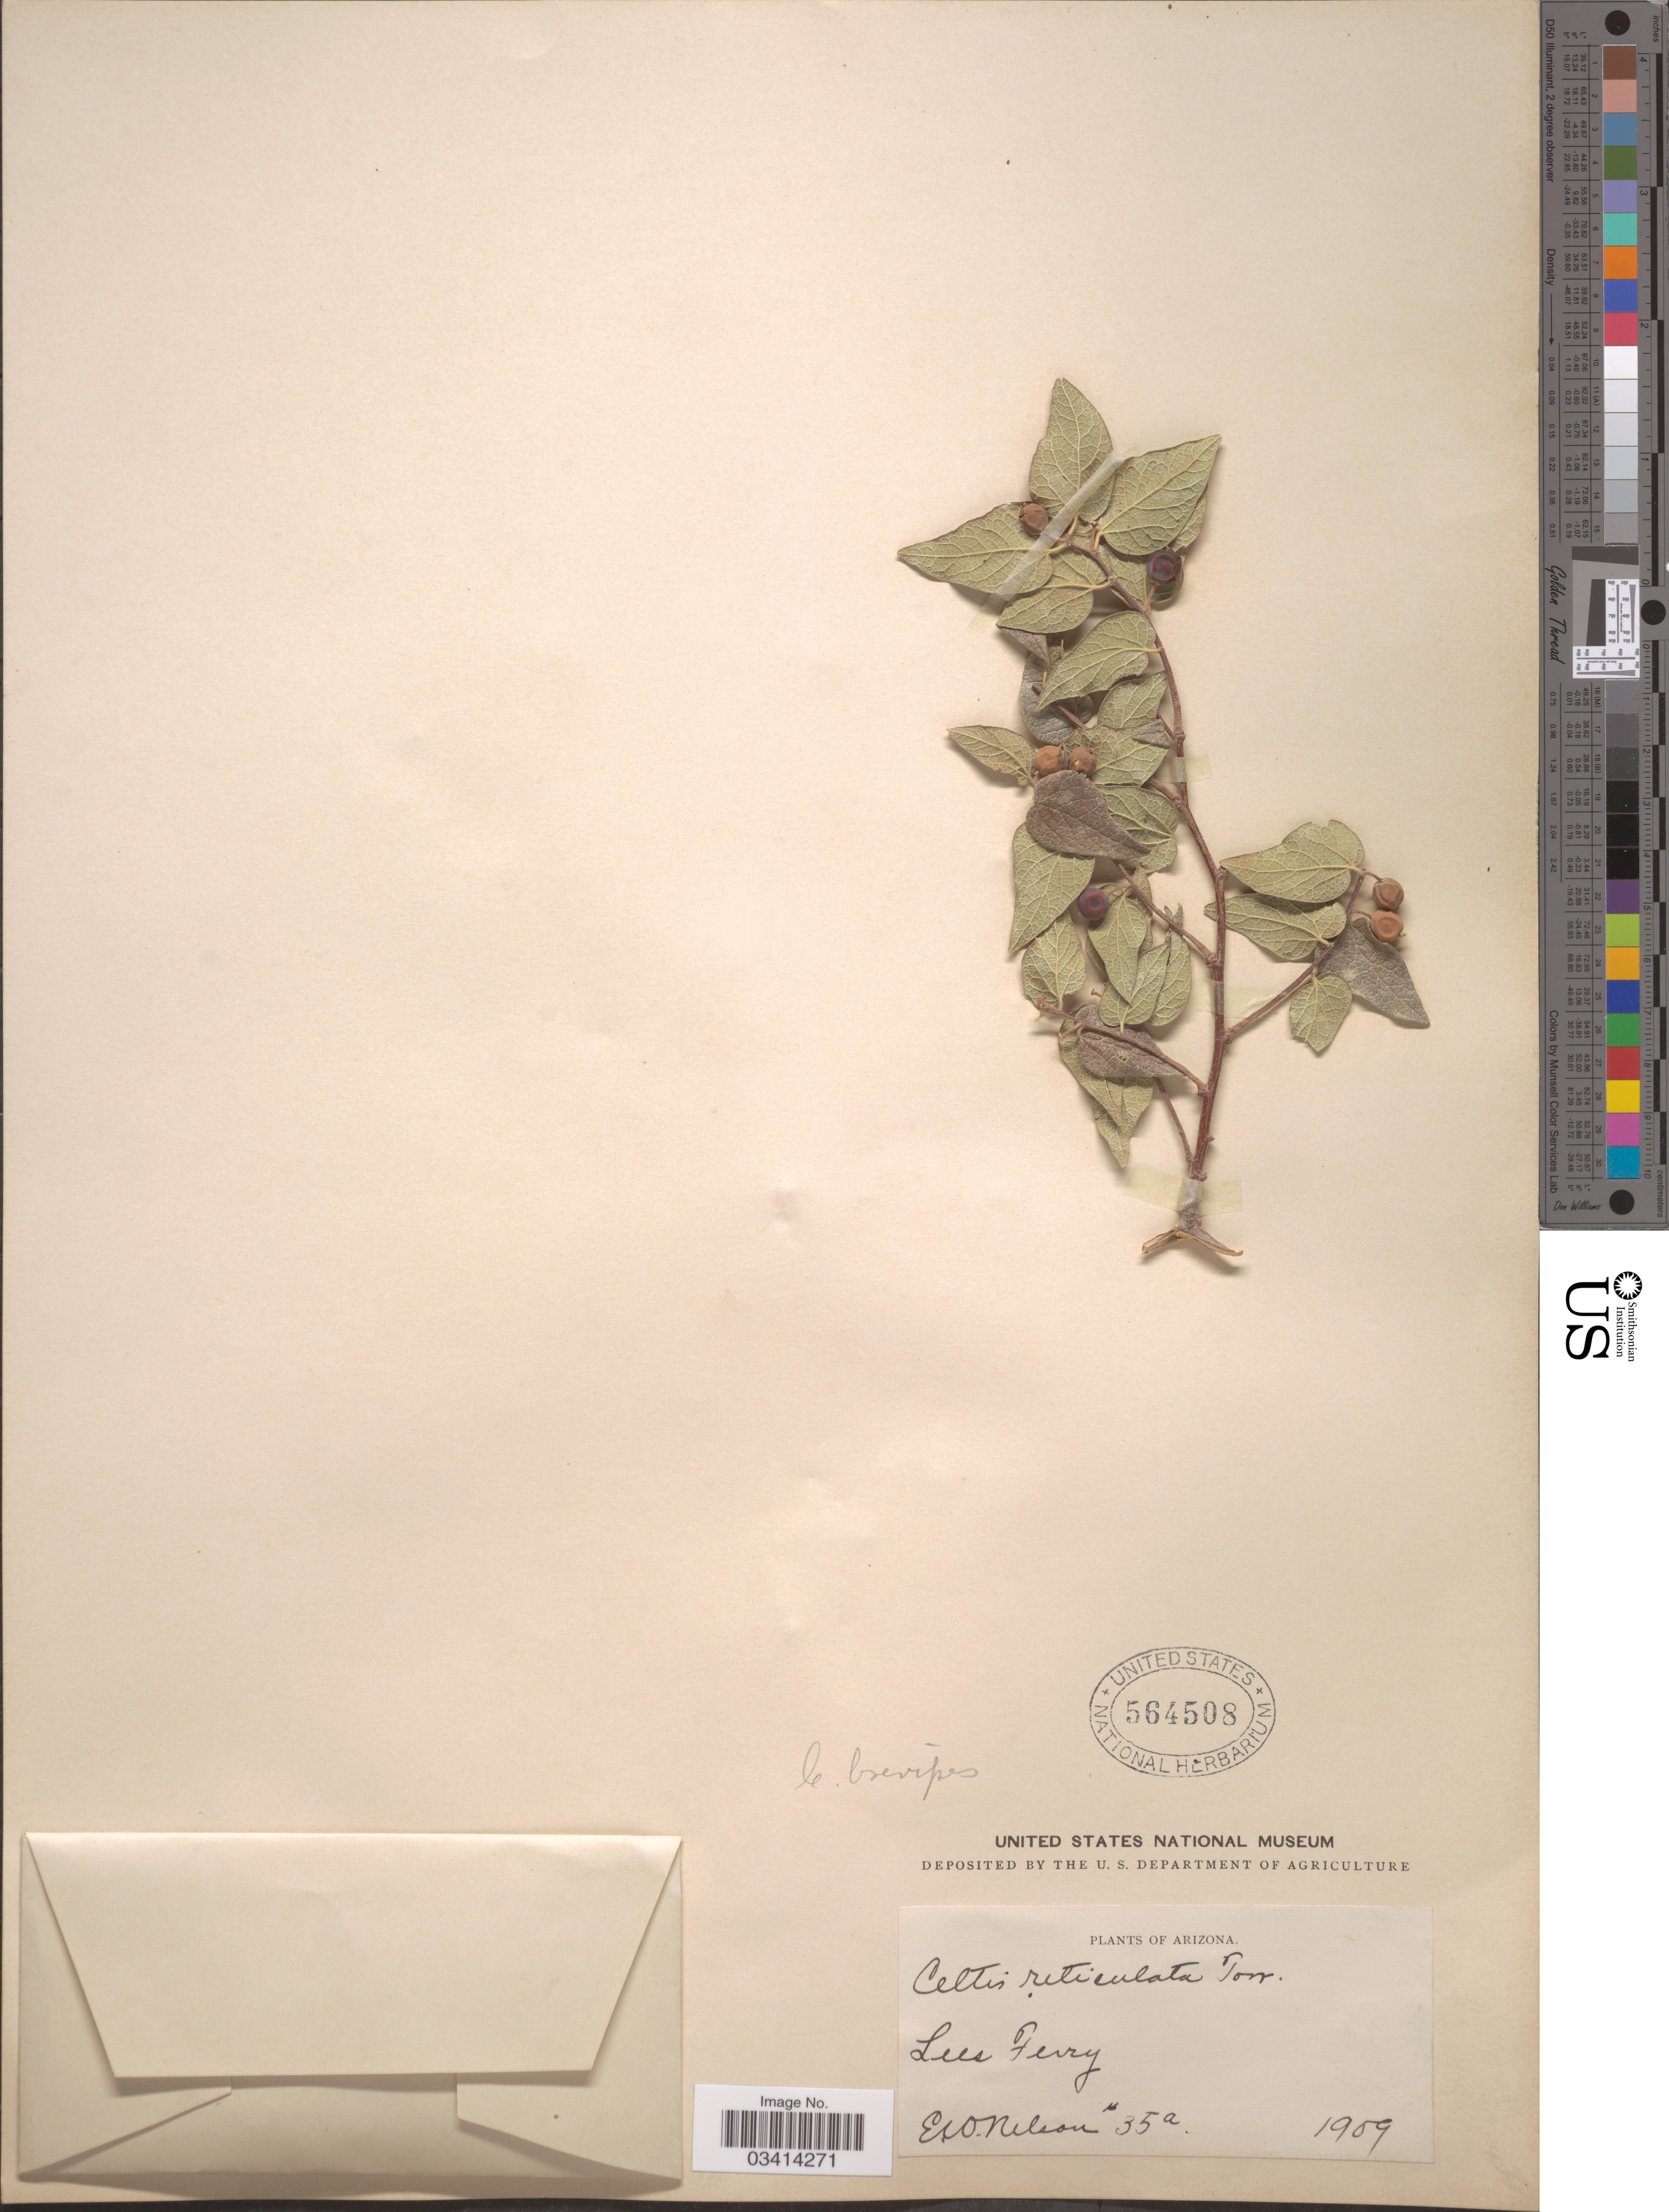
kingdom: Plantae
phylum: Tracheophyta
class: Magnoliopsida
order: Rosales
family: Cannabaceae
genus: Celtis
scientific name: Celtis reticulata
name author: Torr.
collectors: E. W. Nelson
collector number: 35a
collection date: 1909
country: United States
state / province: Arizona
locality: Lees Ferry.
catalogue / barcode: US 564508